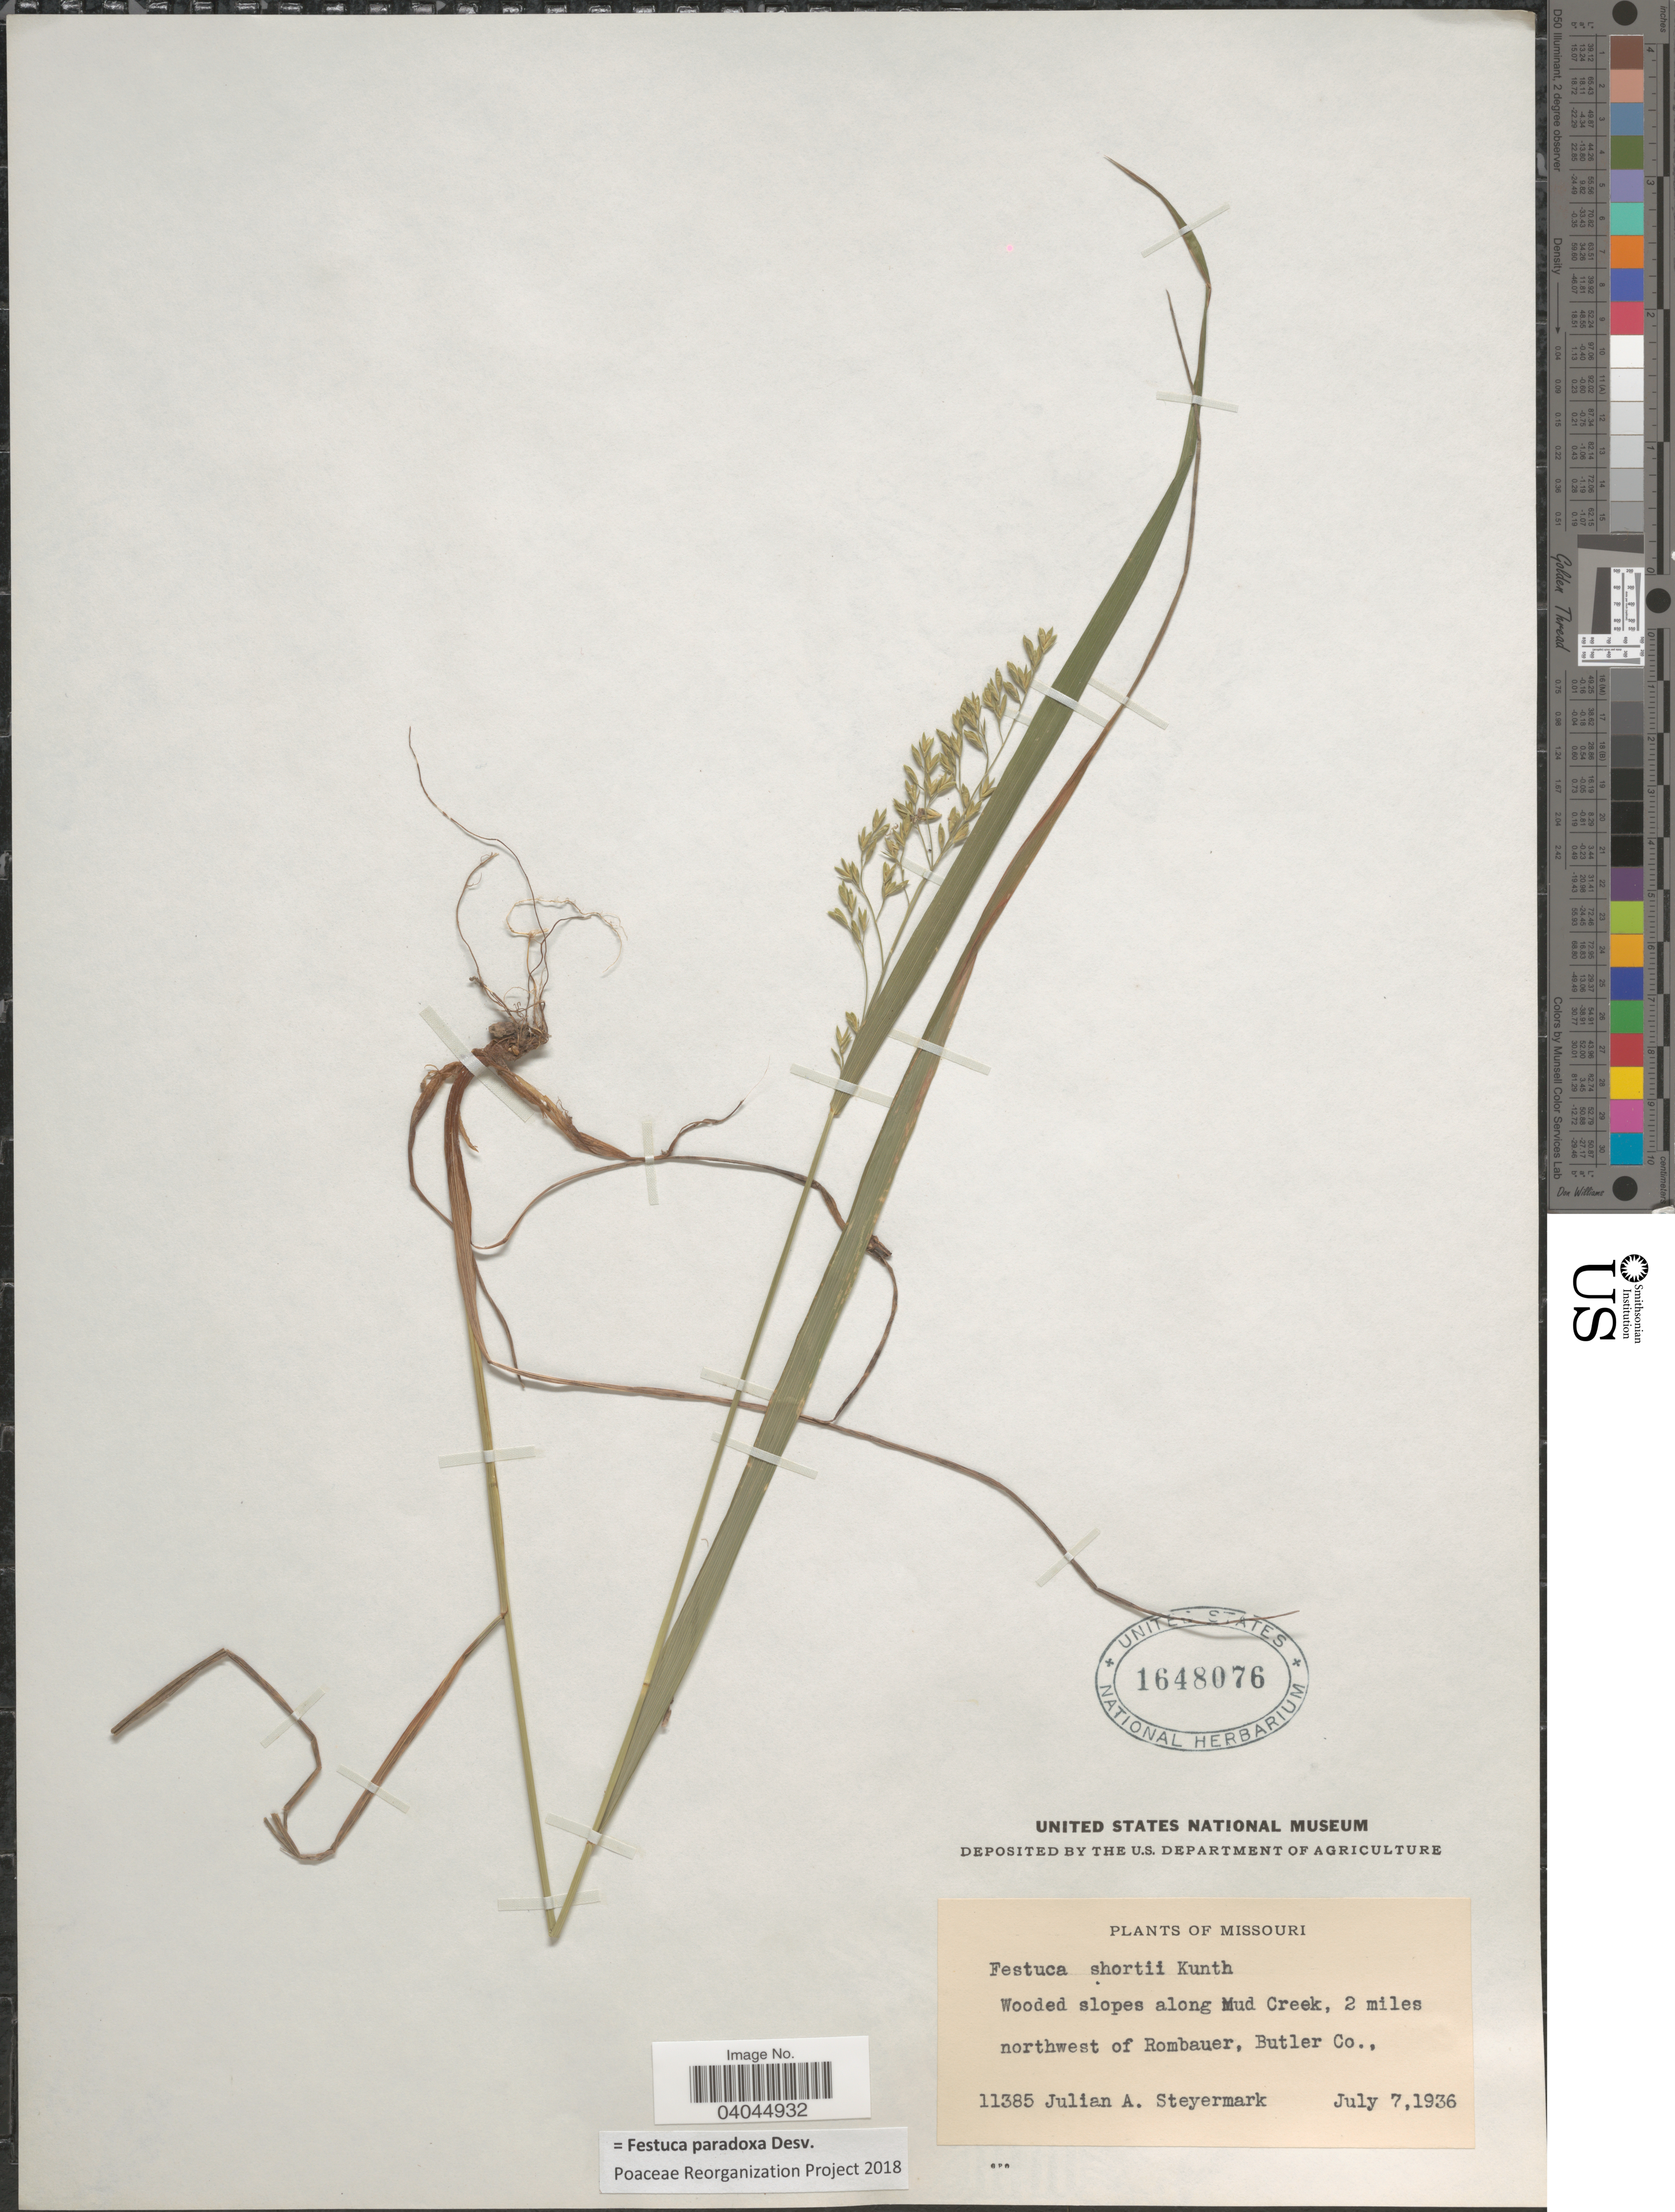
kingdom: Plantae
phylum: Tracheophyta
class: Liliopsida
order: Poales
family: Poaceae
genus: Festuca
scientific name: Festuca paradoxa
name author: Desv.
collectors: J. Steyermark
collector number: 11385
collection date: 1936-07-07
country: United States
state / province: Missouri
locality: Wooded slopes along Mud Creek, 2 miles northwest of Rombauer, Butler Co.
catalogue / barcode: US 1648076